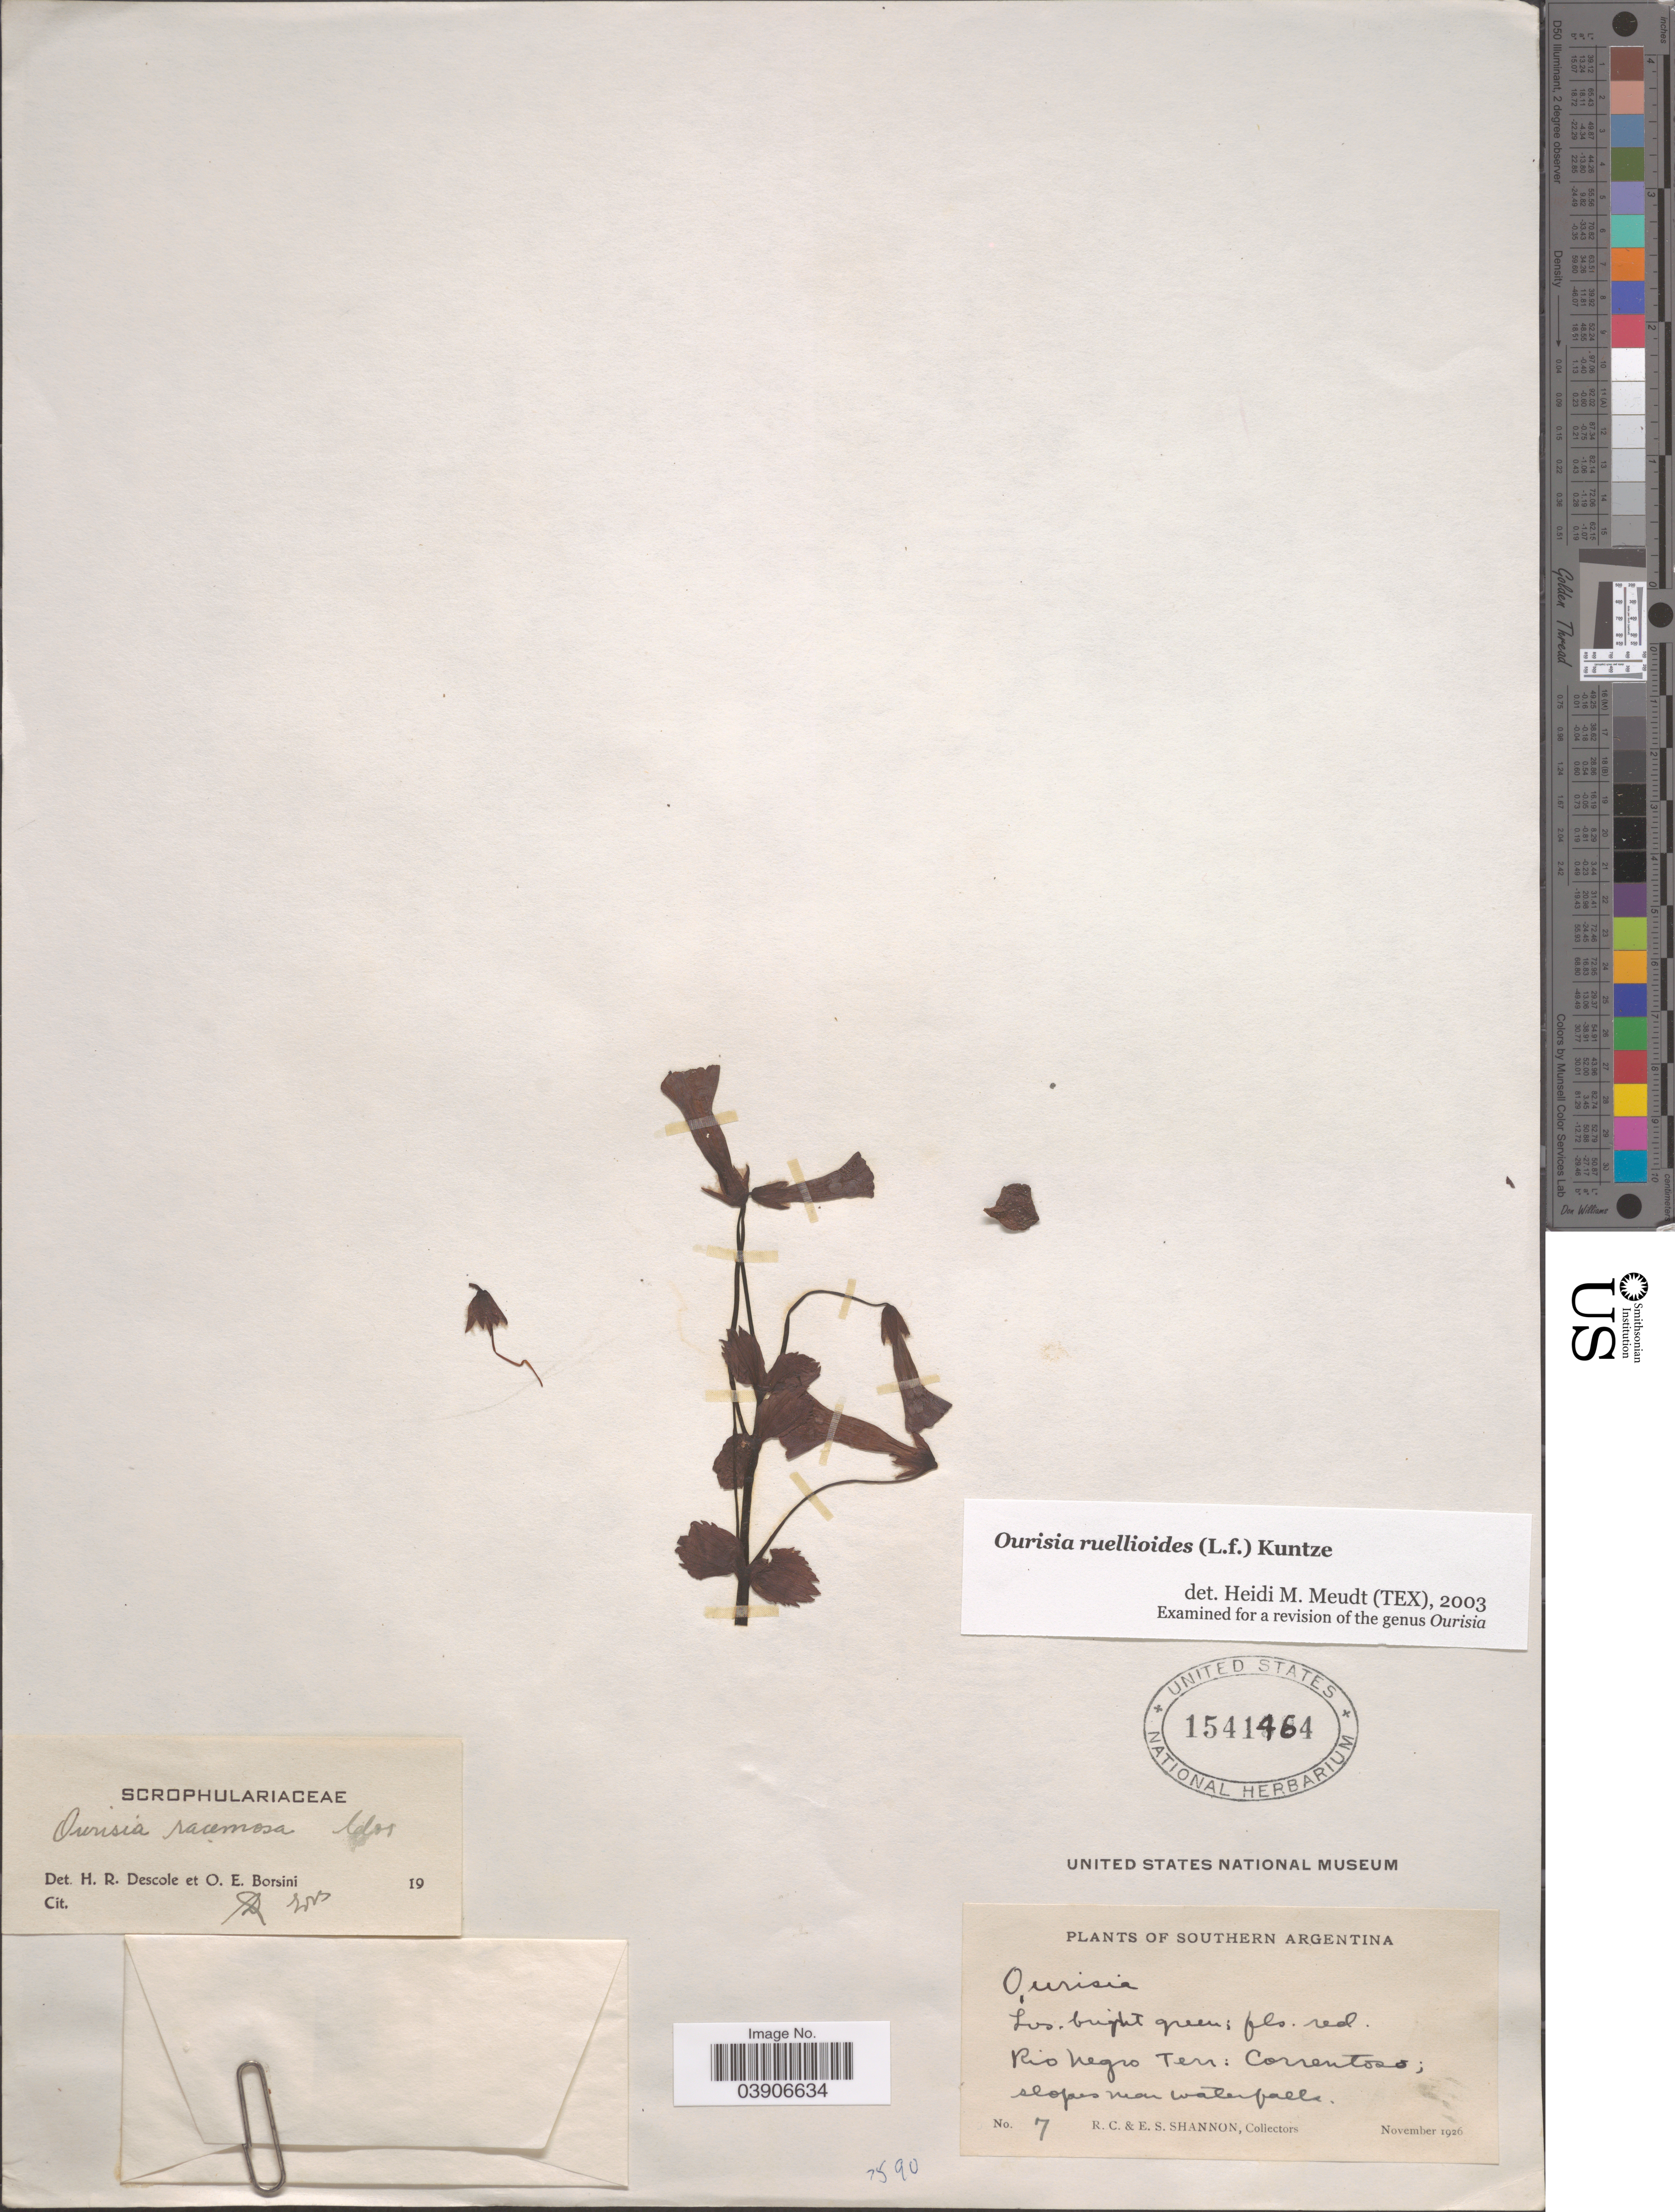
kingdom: Plantae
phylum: Tracheophyta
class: Magnoliopsida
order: Lamiales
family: Plantaginaceae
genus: Ourisia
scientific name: Ourisia ruellioides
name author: (L. f.) Kuntze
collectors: R. Shannon & E. Shannon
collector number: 7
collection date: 1926-11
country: Argentina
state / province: Rio Negro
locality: Southern Argentina. Rio Negro Terr: Correntoso.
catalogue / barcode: US 1541464